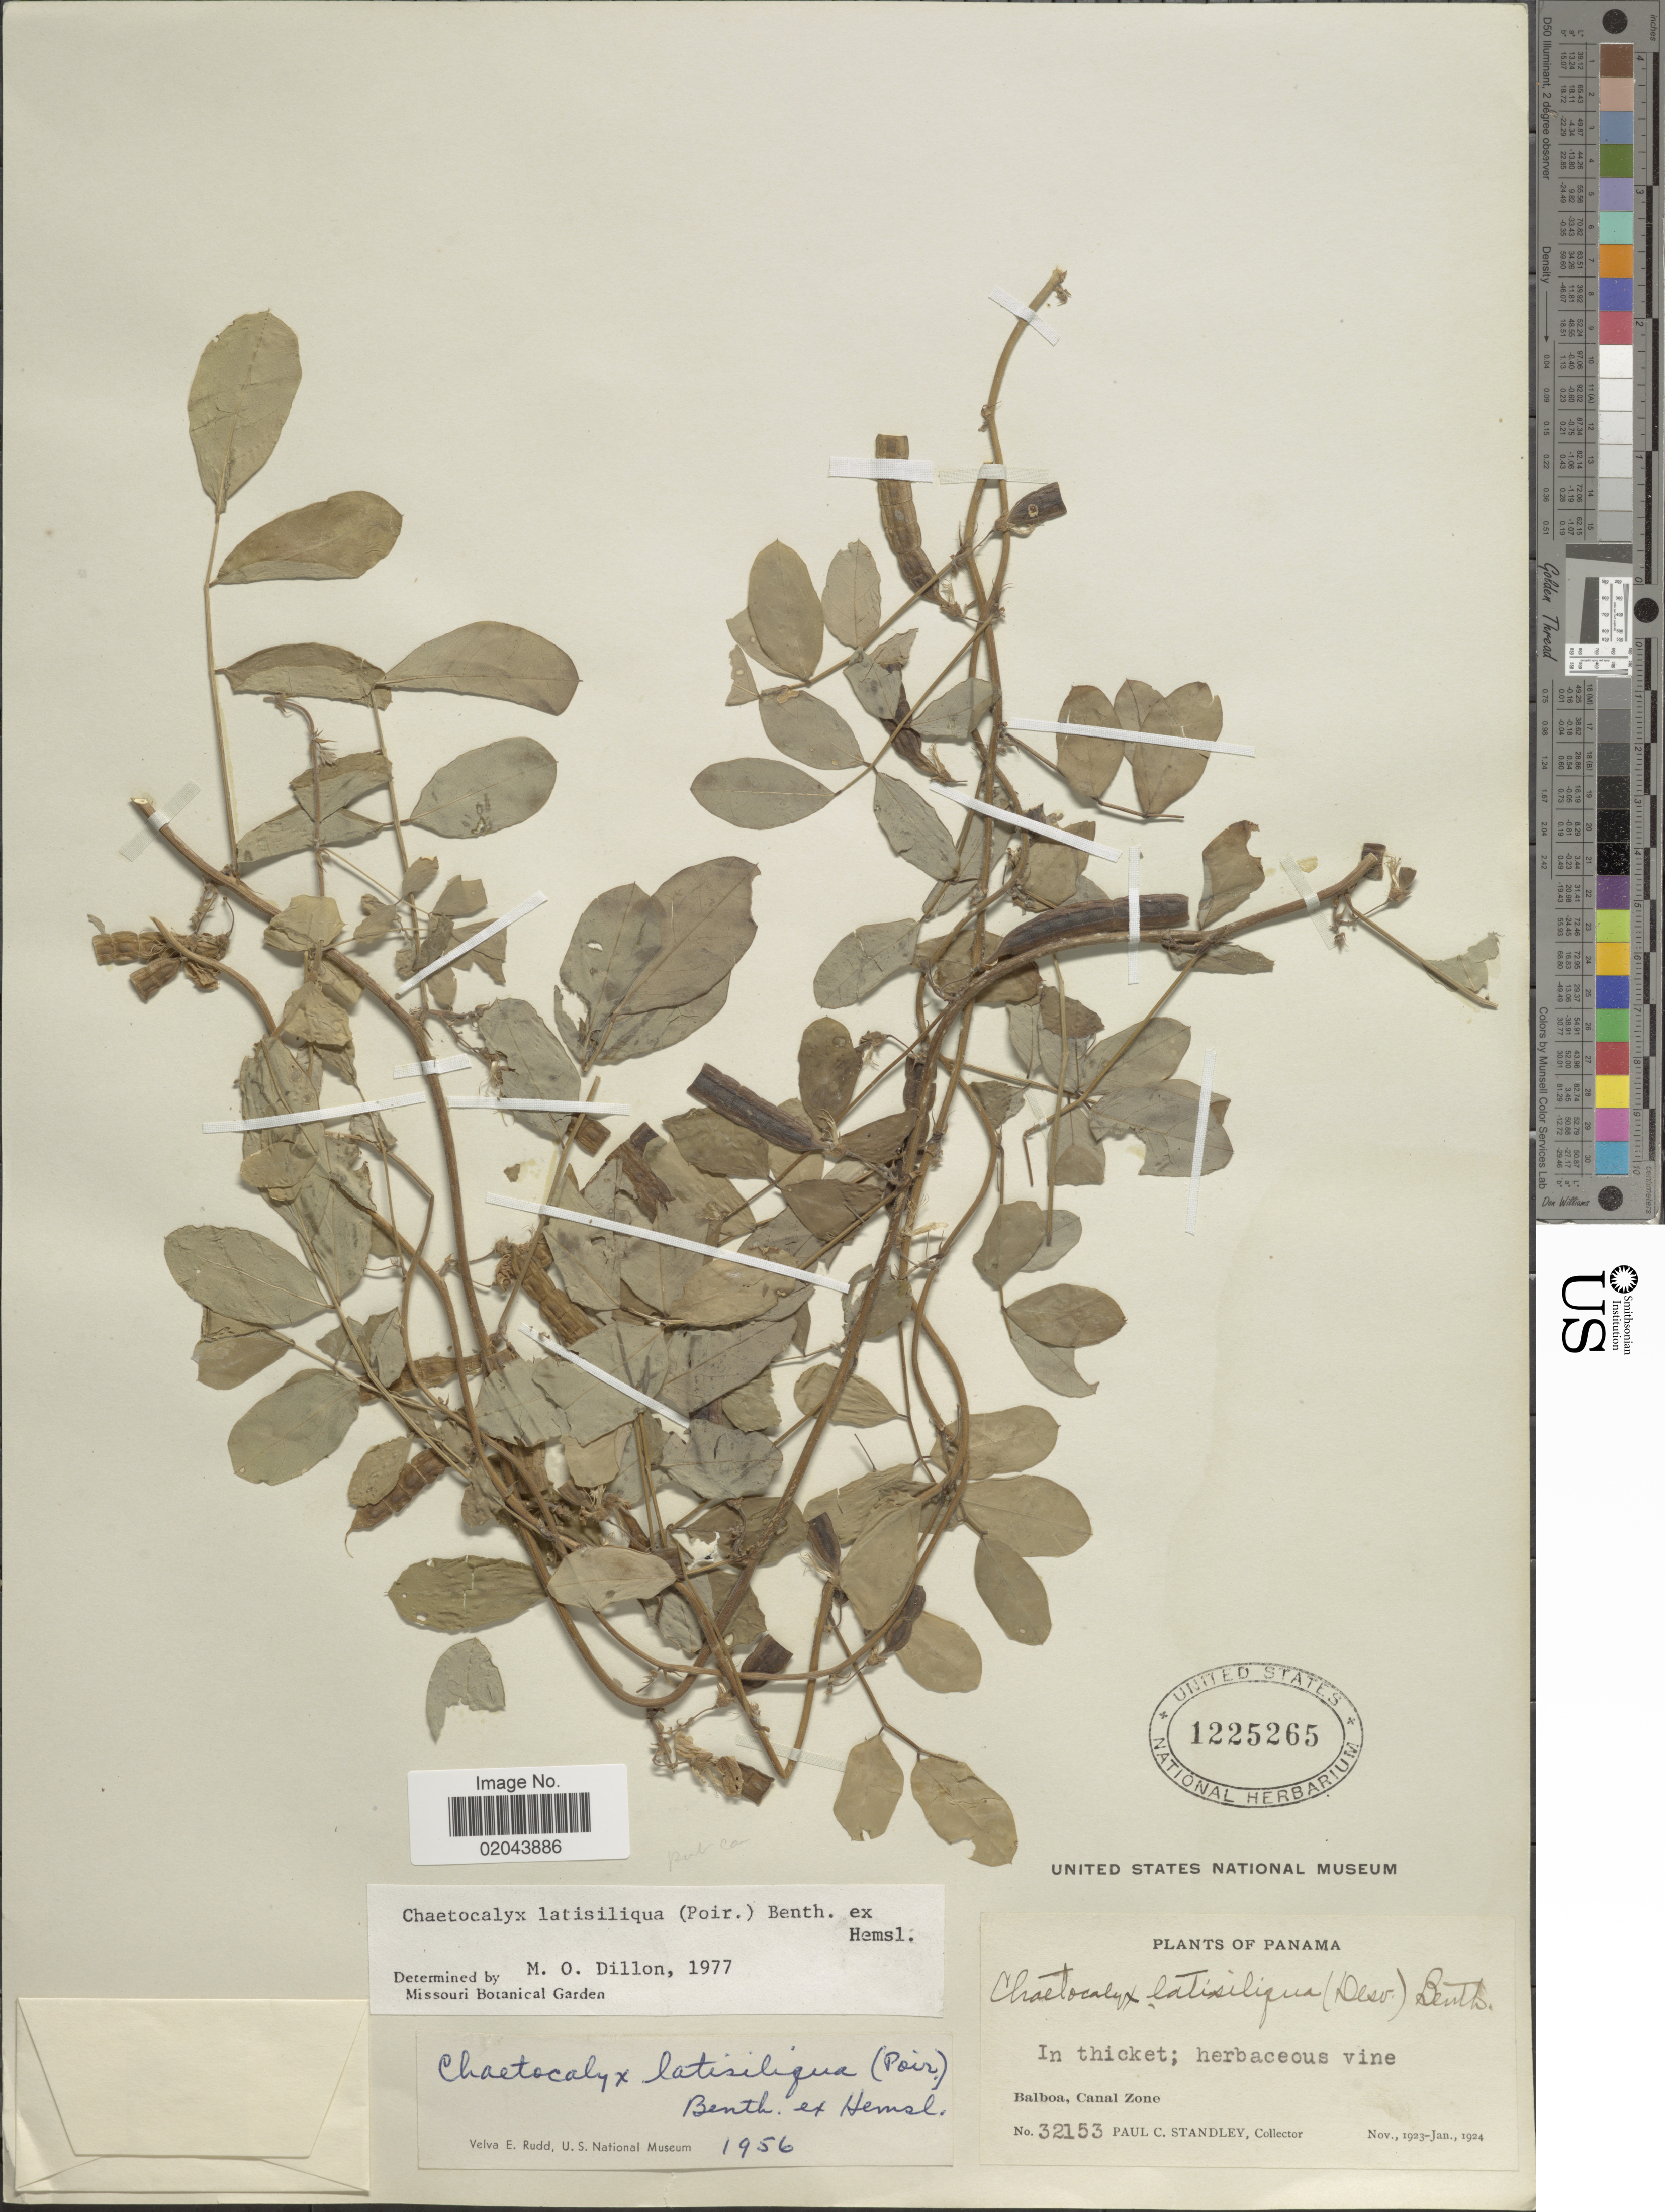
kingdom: Plantae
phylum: Tracheophyta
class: Magnoliopsida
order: Fabales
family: Fabaceae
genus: Chaetocalyx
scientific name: Chaetocalyx latisiliqua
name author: (Poir.) Benth. ex Hemsl.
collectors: P. C. Standley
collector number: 32153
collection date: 1923-11/1924-01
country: Panama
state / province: Colón / Panamá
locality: In thicket, Balboa, Canal Zone.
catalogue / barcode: US 1225265